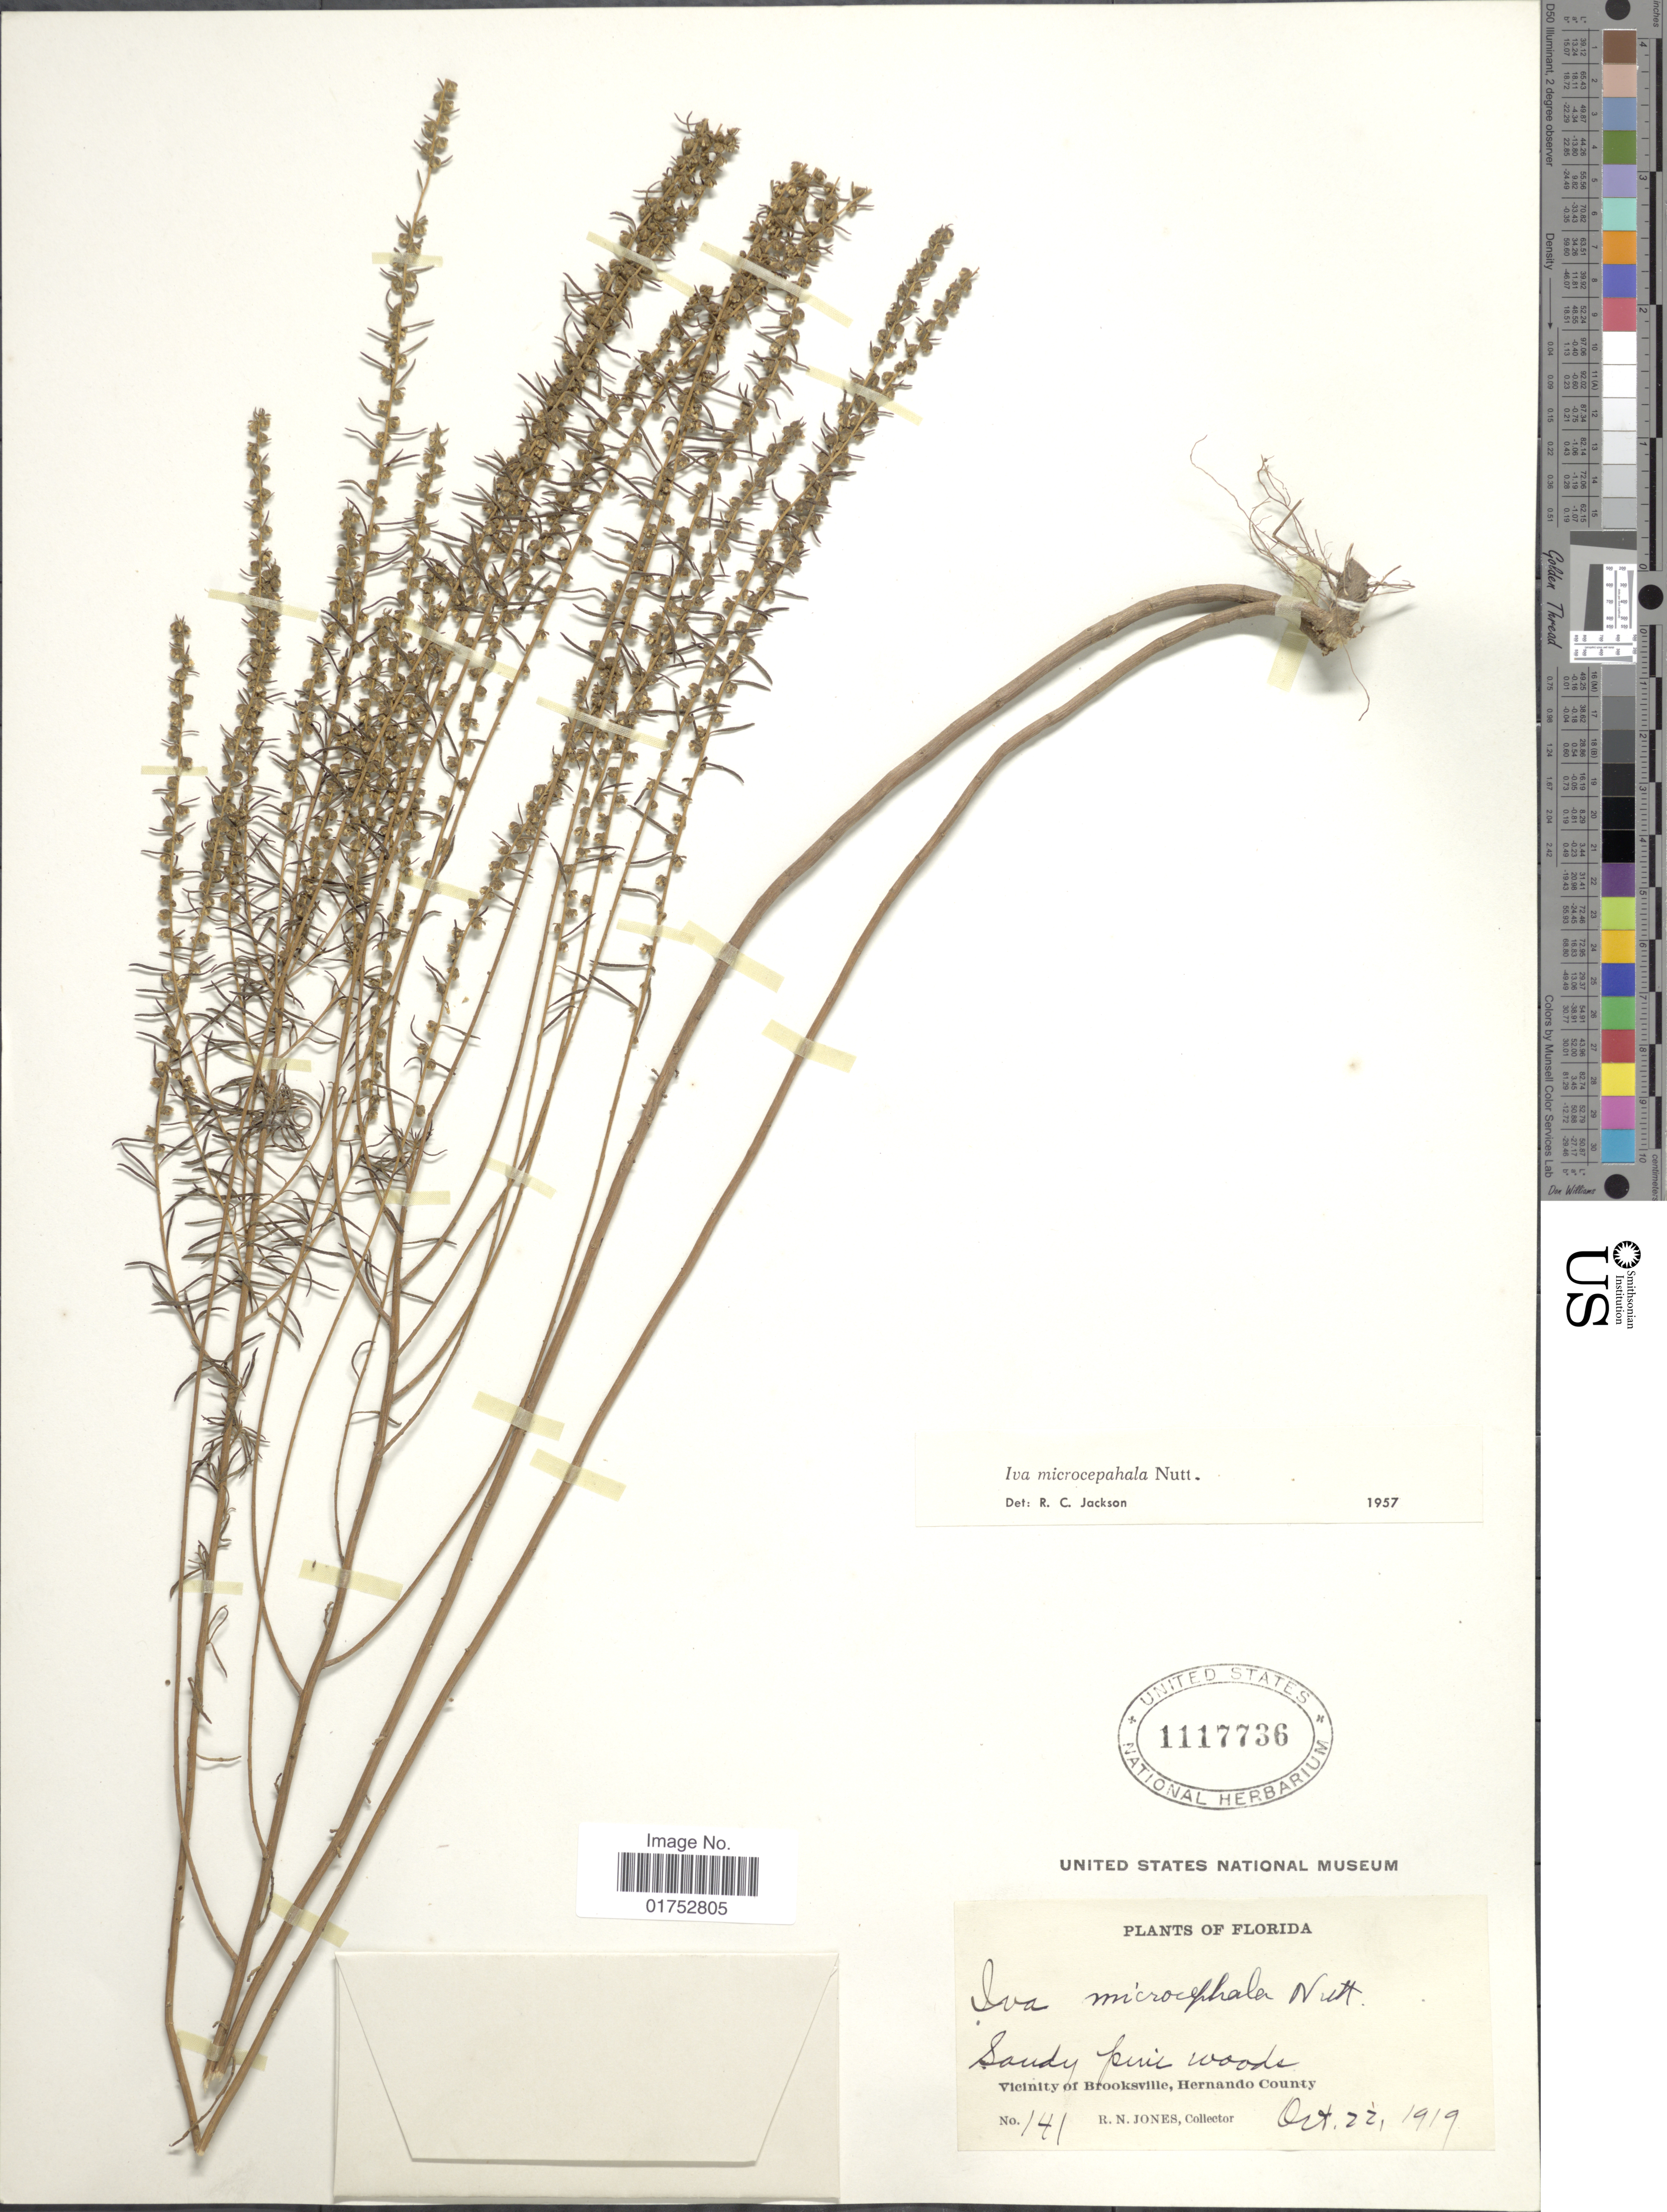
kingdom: Plantae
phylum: Tracheophyta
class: Magnoliopsida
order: Asterales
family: Asteraceae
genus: Iva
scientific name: Iva microcephala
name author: Nutt.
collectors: R. N. Jones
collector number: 141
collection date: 1919-10-22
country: United States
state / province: Florida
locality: Vicinity of Brooksville, Hernando County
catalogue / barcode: US 1117736